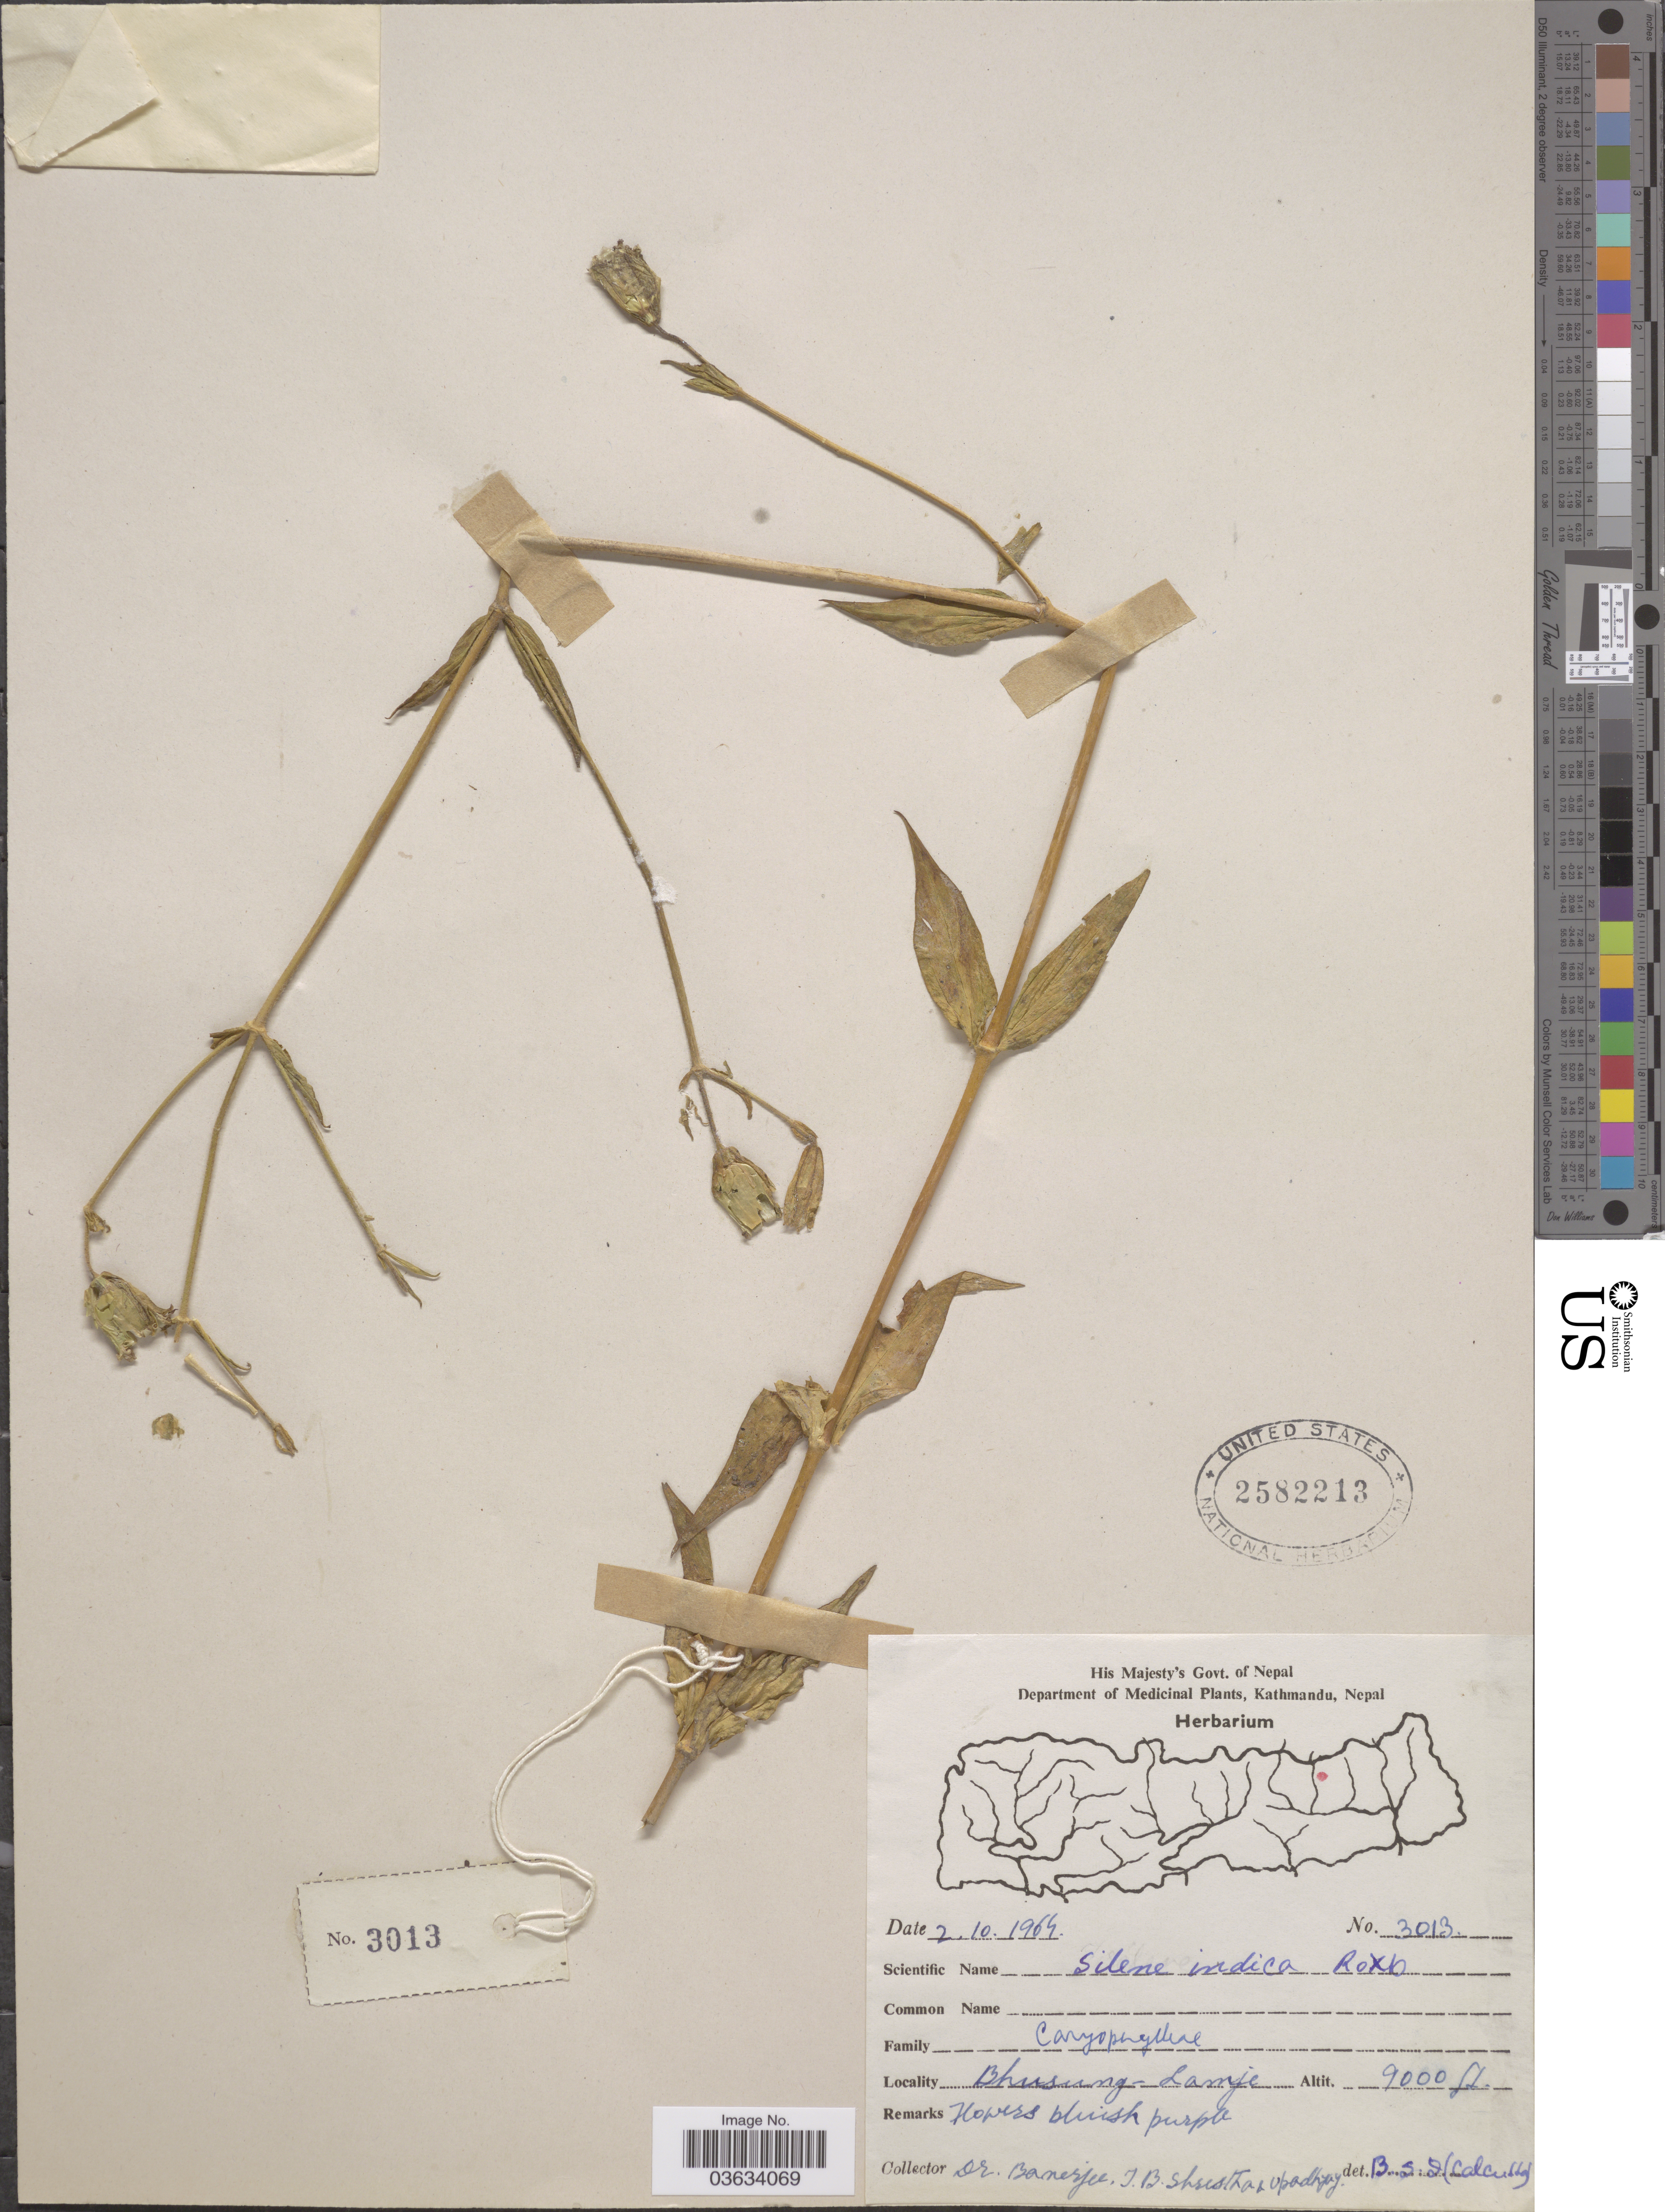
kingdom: Plantae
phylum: Tracheophyta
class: Magnoliopsida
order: Caryophyllales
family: Caryophyllaceae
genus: Silene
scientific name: Silene indica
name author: (Roxb.) Roxb. ex Otth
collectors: -. Banerjee, T. B. Shrestha & Upadhyay, --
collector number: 3013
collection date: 1964-10-02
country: Nepal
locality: Bhusung-Lamje [interpreted].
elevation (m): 2743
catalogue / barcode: US 2582213